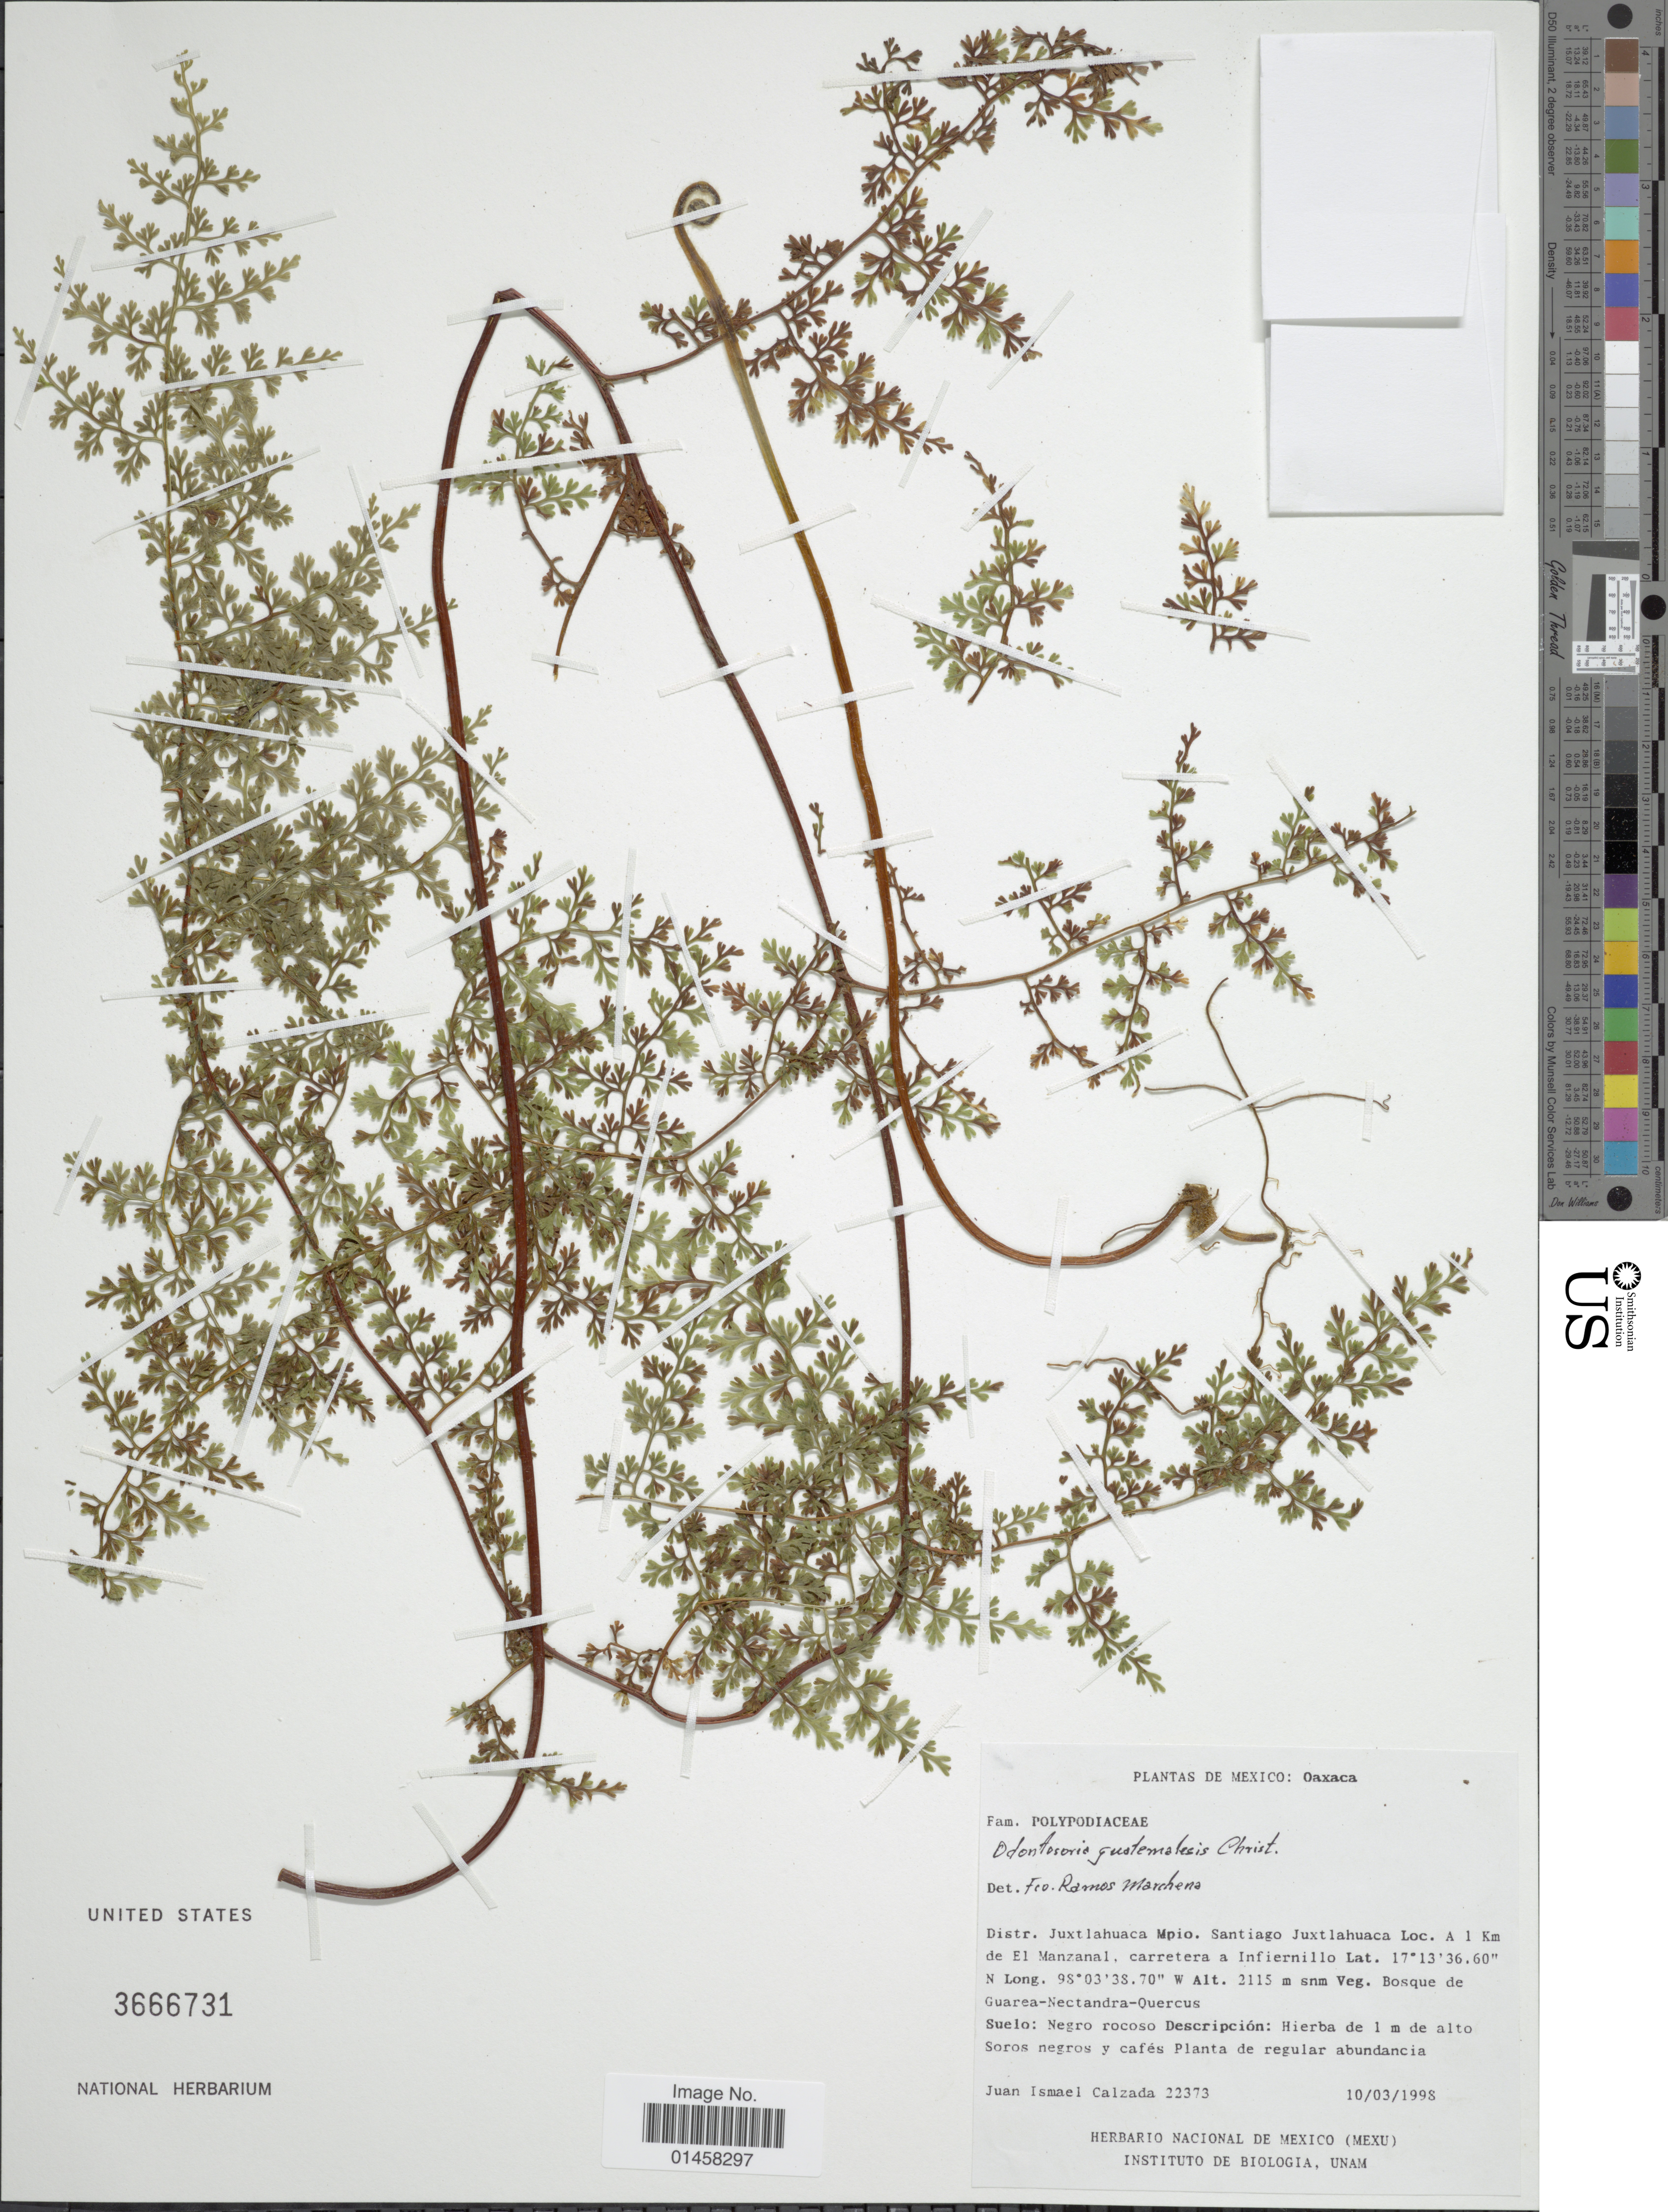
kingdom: Plantae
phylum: Tracheophyta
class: Polypodiopsida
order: Polypodiales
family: Lindsaeaceae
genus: Odontosoria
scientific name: Odontosoria guatemalensis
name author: Christ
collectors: J. I. Calzada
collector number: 22373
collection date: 1998-03-10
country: Mexico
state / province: Oaxaca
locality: Distr. Juxtlahuaca Mpio. Santiago Juxtlahuaca Loc. A 1 Km. de El Manzanal, carretera a Infiernillo.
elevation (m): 2115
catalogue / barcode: US 3666731